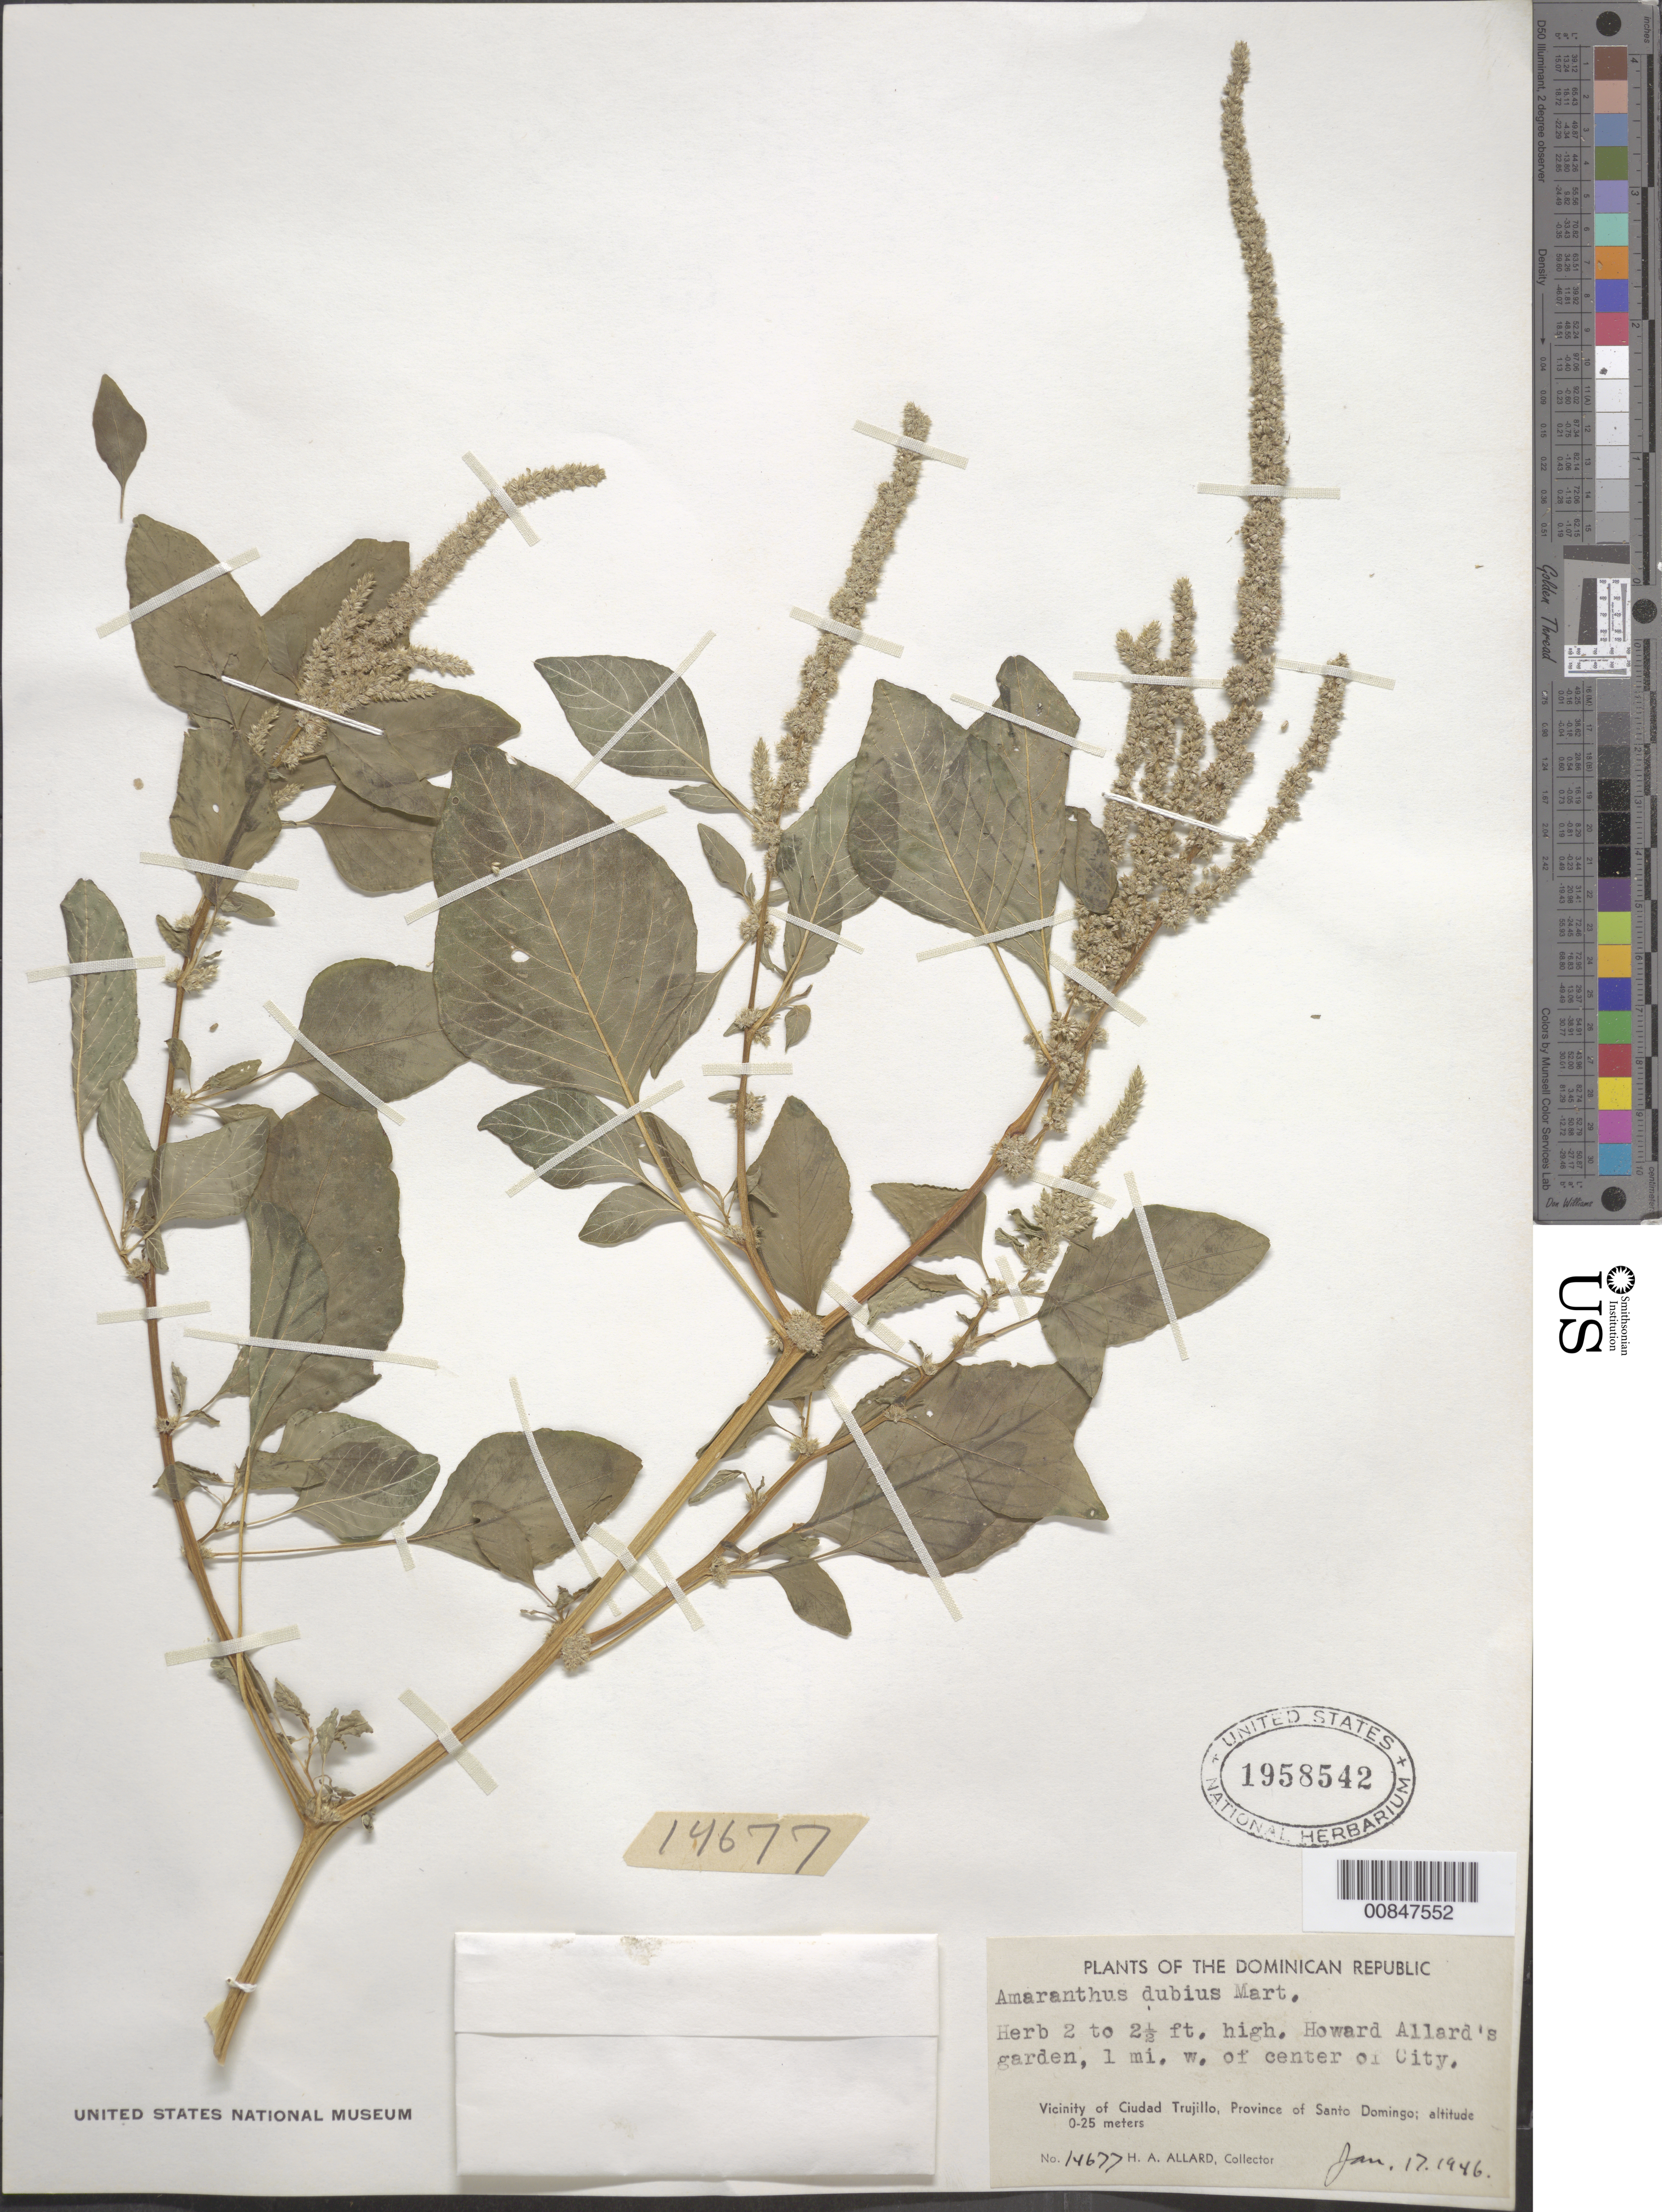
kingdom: Plantae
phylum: Tracheophyta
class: Magnoliopsida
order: Caryophyllales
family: Amaranthaceae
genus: Amaranthus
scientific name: Amaranthus dubius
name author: Mart. ex Thell.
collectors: H. A. Allard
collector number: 14677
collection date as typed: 17 Jan 1946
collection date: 1946-01-17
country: Dominican Republic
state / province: Distrito Nacional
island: Hispaniola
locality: Vicinity of Ciudad trujillo, Province of Santo Domingo (obsolete). Howard Allard's garden, 1 mi. W of center of city.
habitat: Garden.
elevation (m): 0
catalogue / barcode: US 1958542